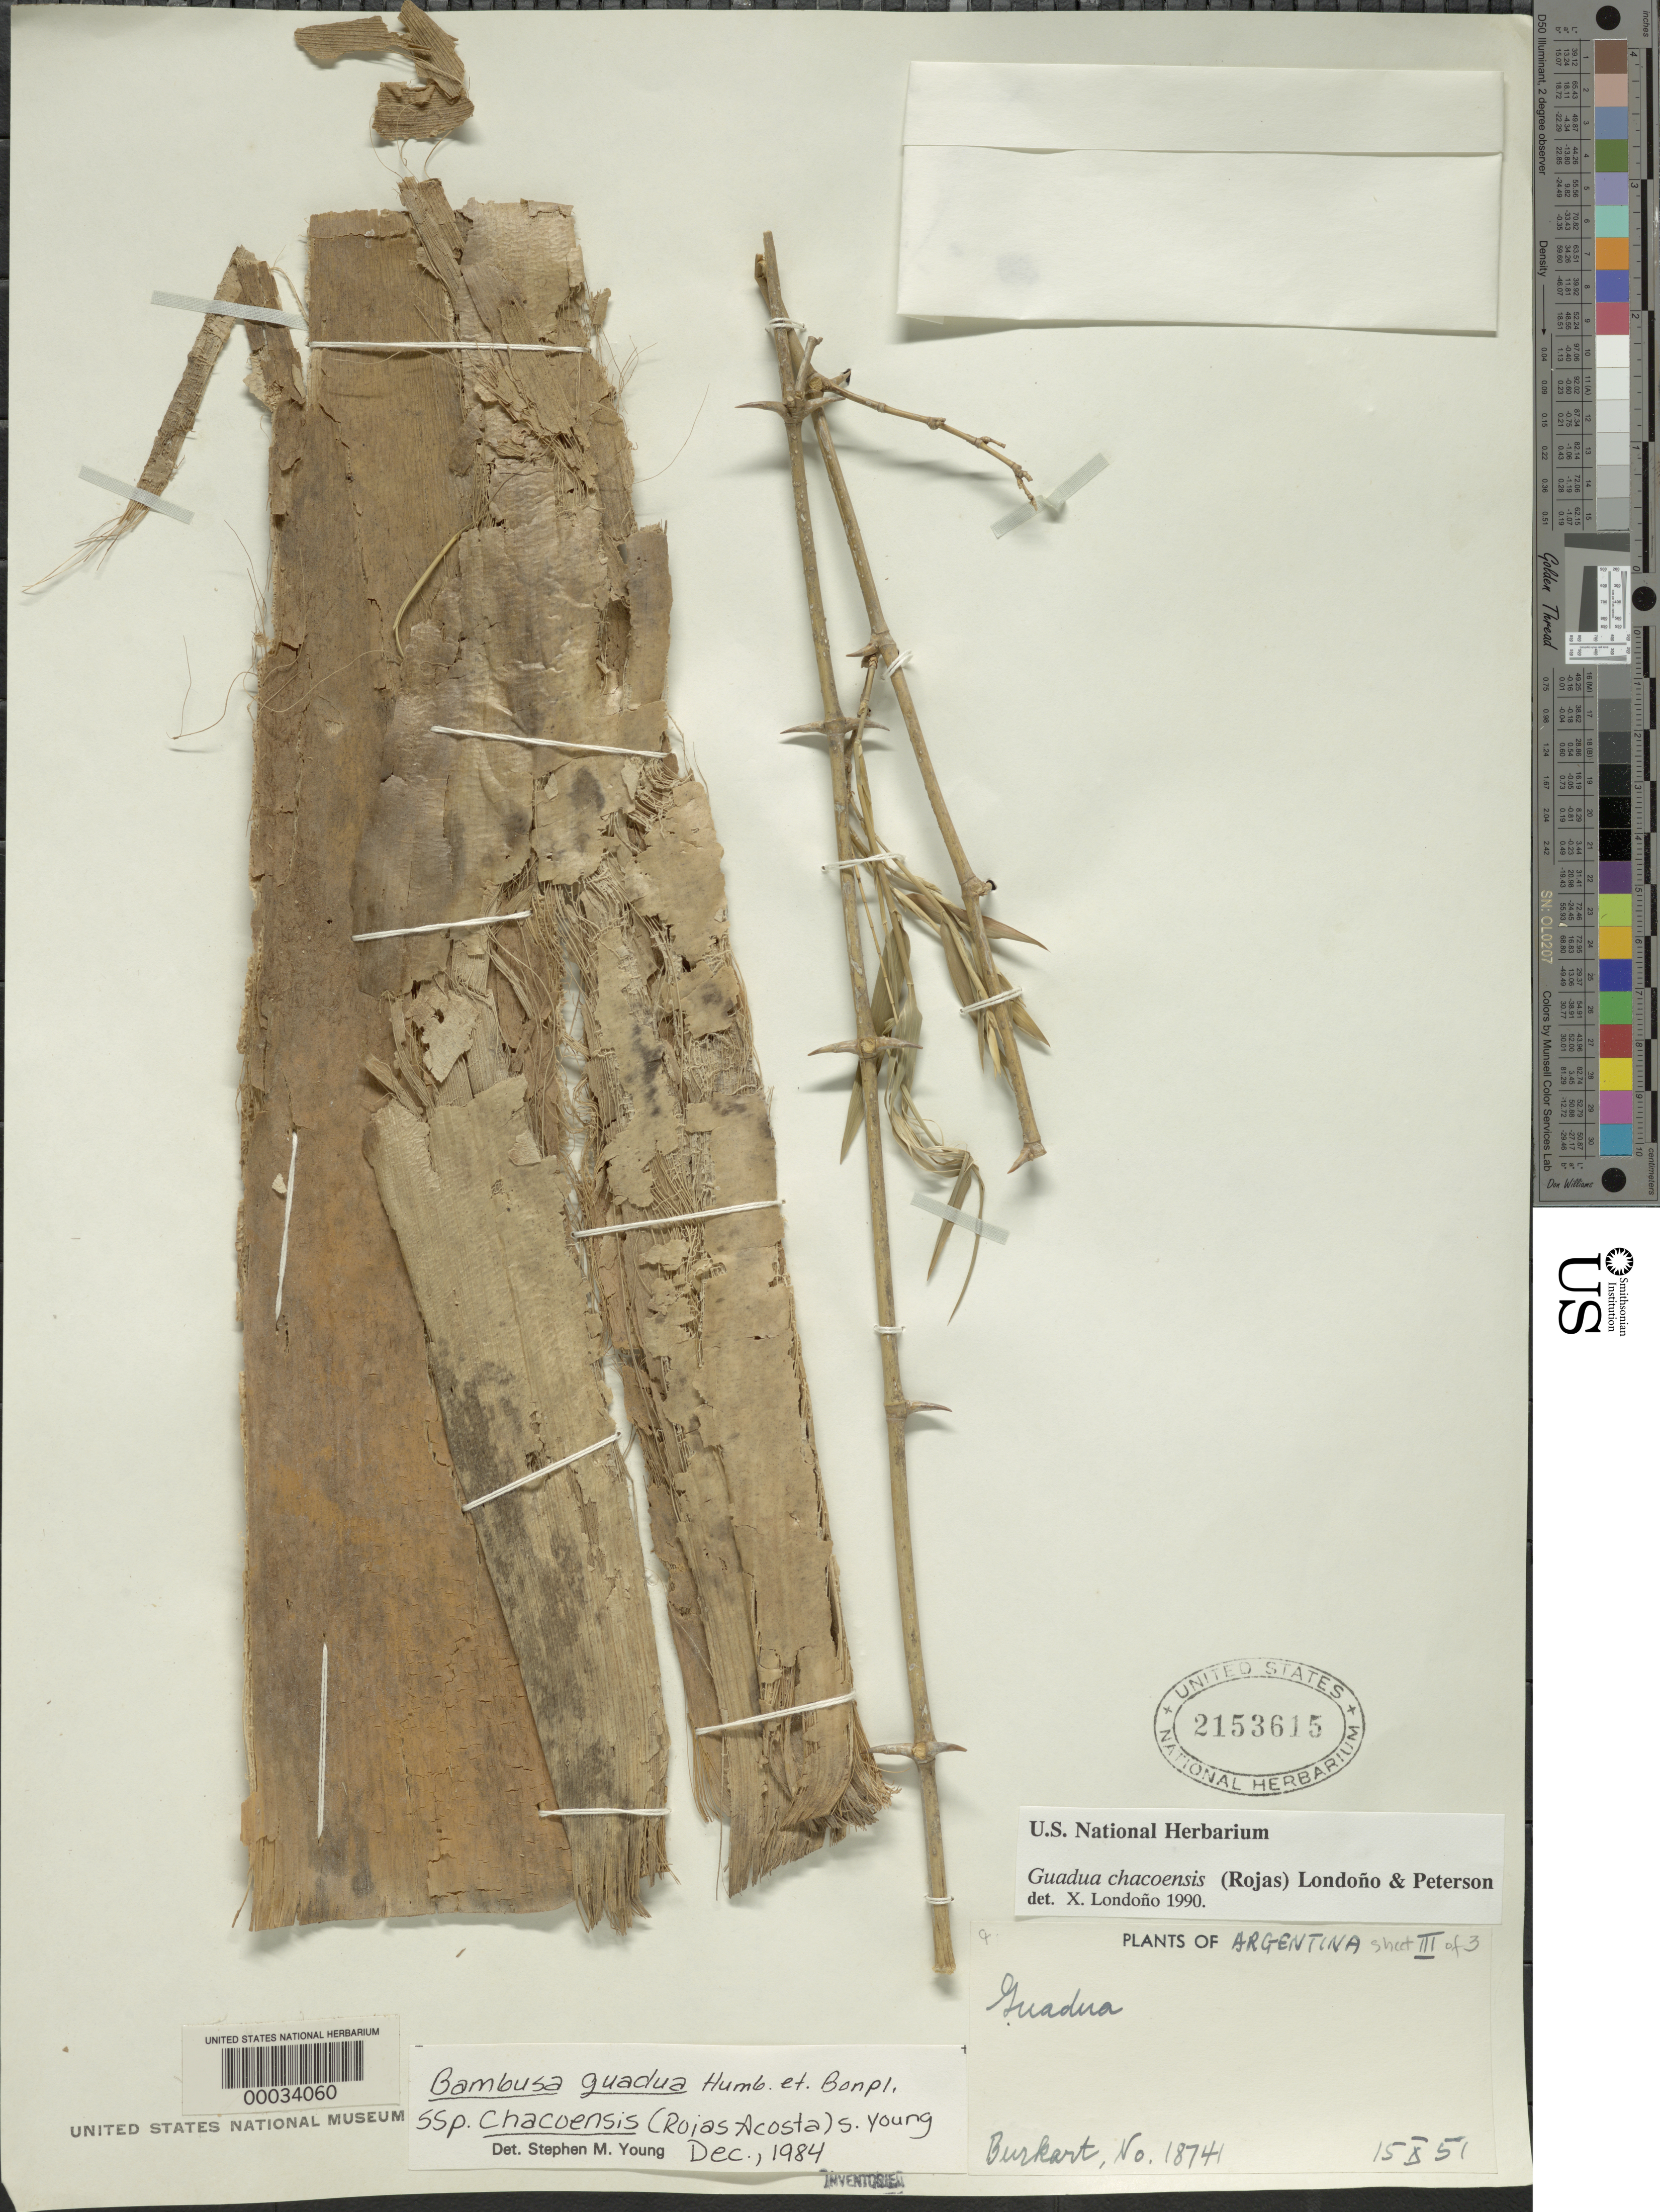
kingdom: Plantae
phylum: Tracheophyta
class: Liliopsida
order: Poales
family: Poaceae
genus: Guadua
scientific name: Guadua chacoensis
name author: (Rojas) Londoño & P.M. Peterson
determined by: Londoño, X., (TULV), Jardin Botanico "Juan Maria Cespedes"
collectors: A. E. Burkart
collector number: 18741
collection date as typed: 15 Oct 1951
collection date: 1951-10-15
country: Paraguay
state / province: Caaguazú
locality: Between coronel oriento and colonia independencia, banks of arroyo tebicuary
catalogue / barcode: US 2153615